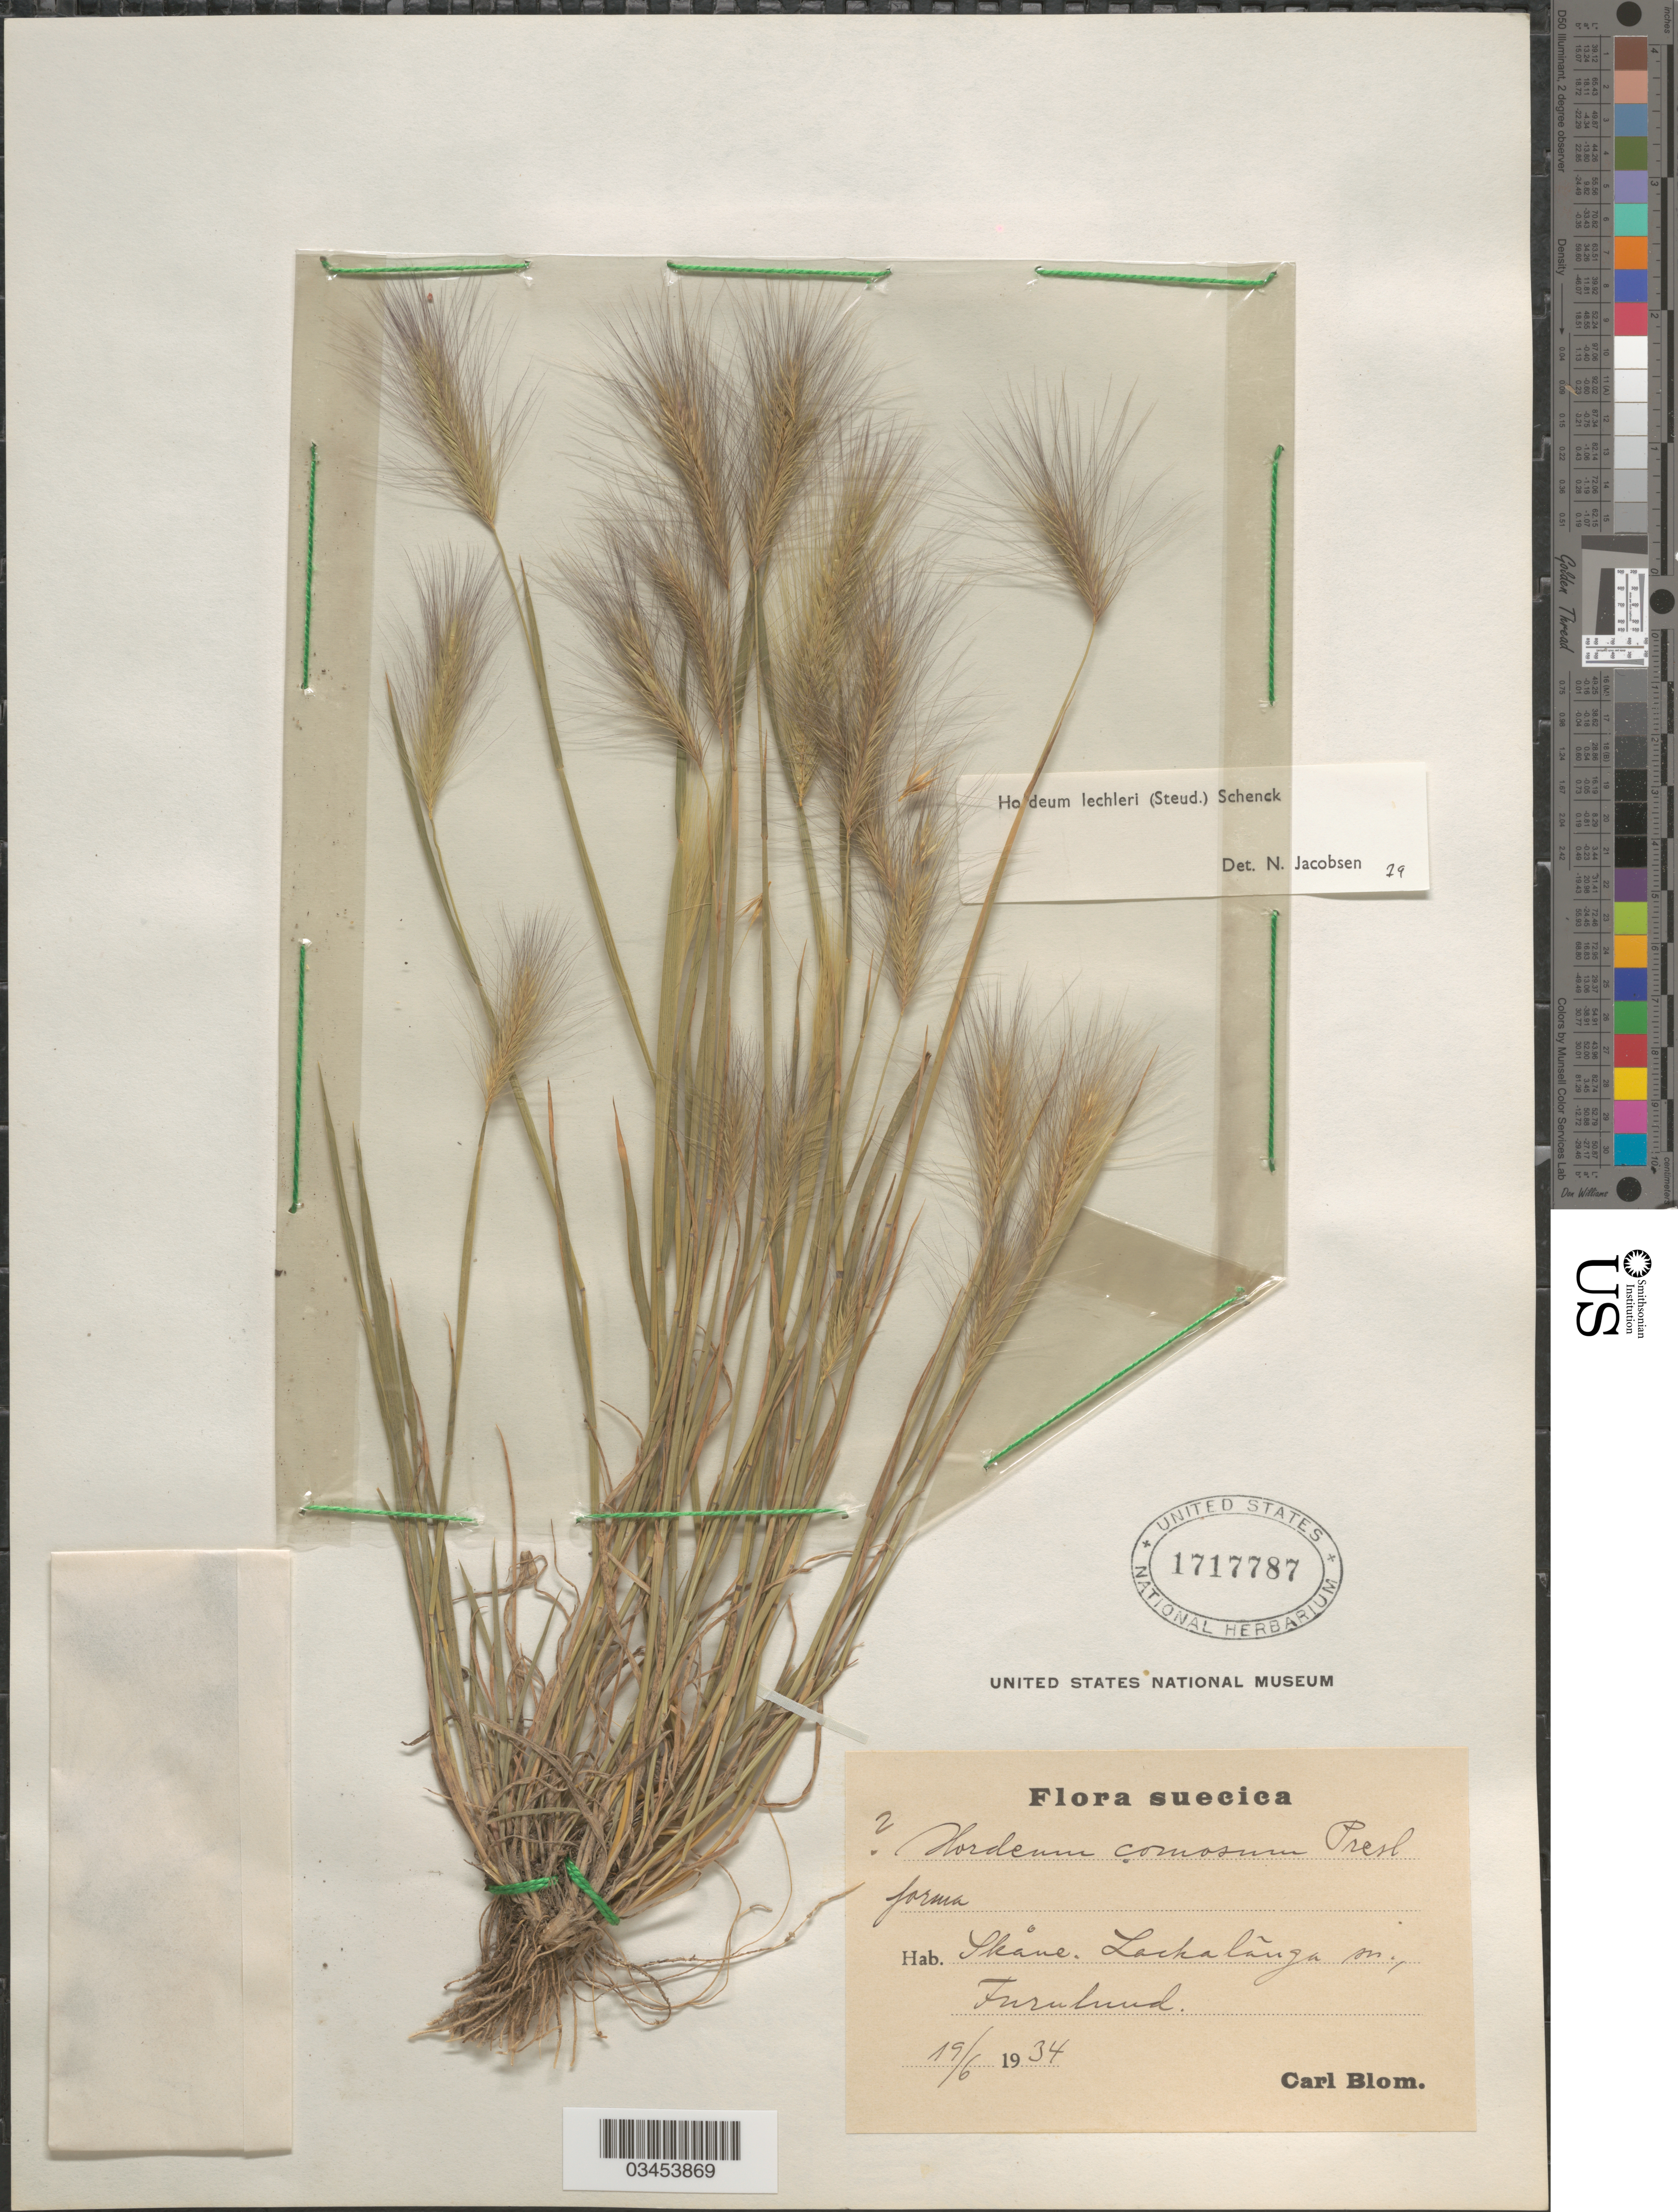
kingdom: Plantae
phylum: Tracheophyta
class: Liliopsida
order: Poales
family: Poaceae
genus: Hordeum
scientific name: Hordeum lechleri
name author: (Steud.) Schenck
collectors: C. H. Blom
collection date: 1934-06-19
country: Sweden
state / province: Skåne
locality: Suecica. Lacka länga sn., Furulund.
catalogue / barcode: US 1717787